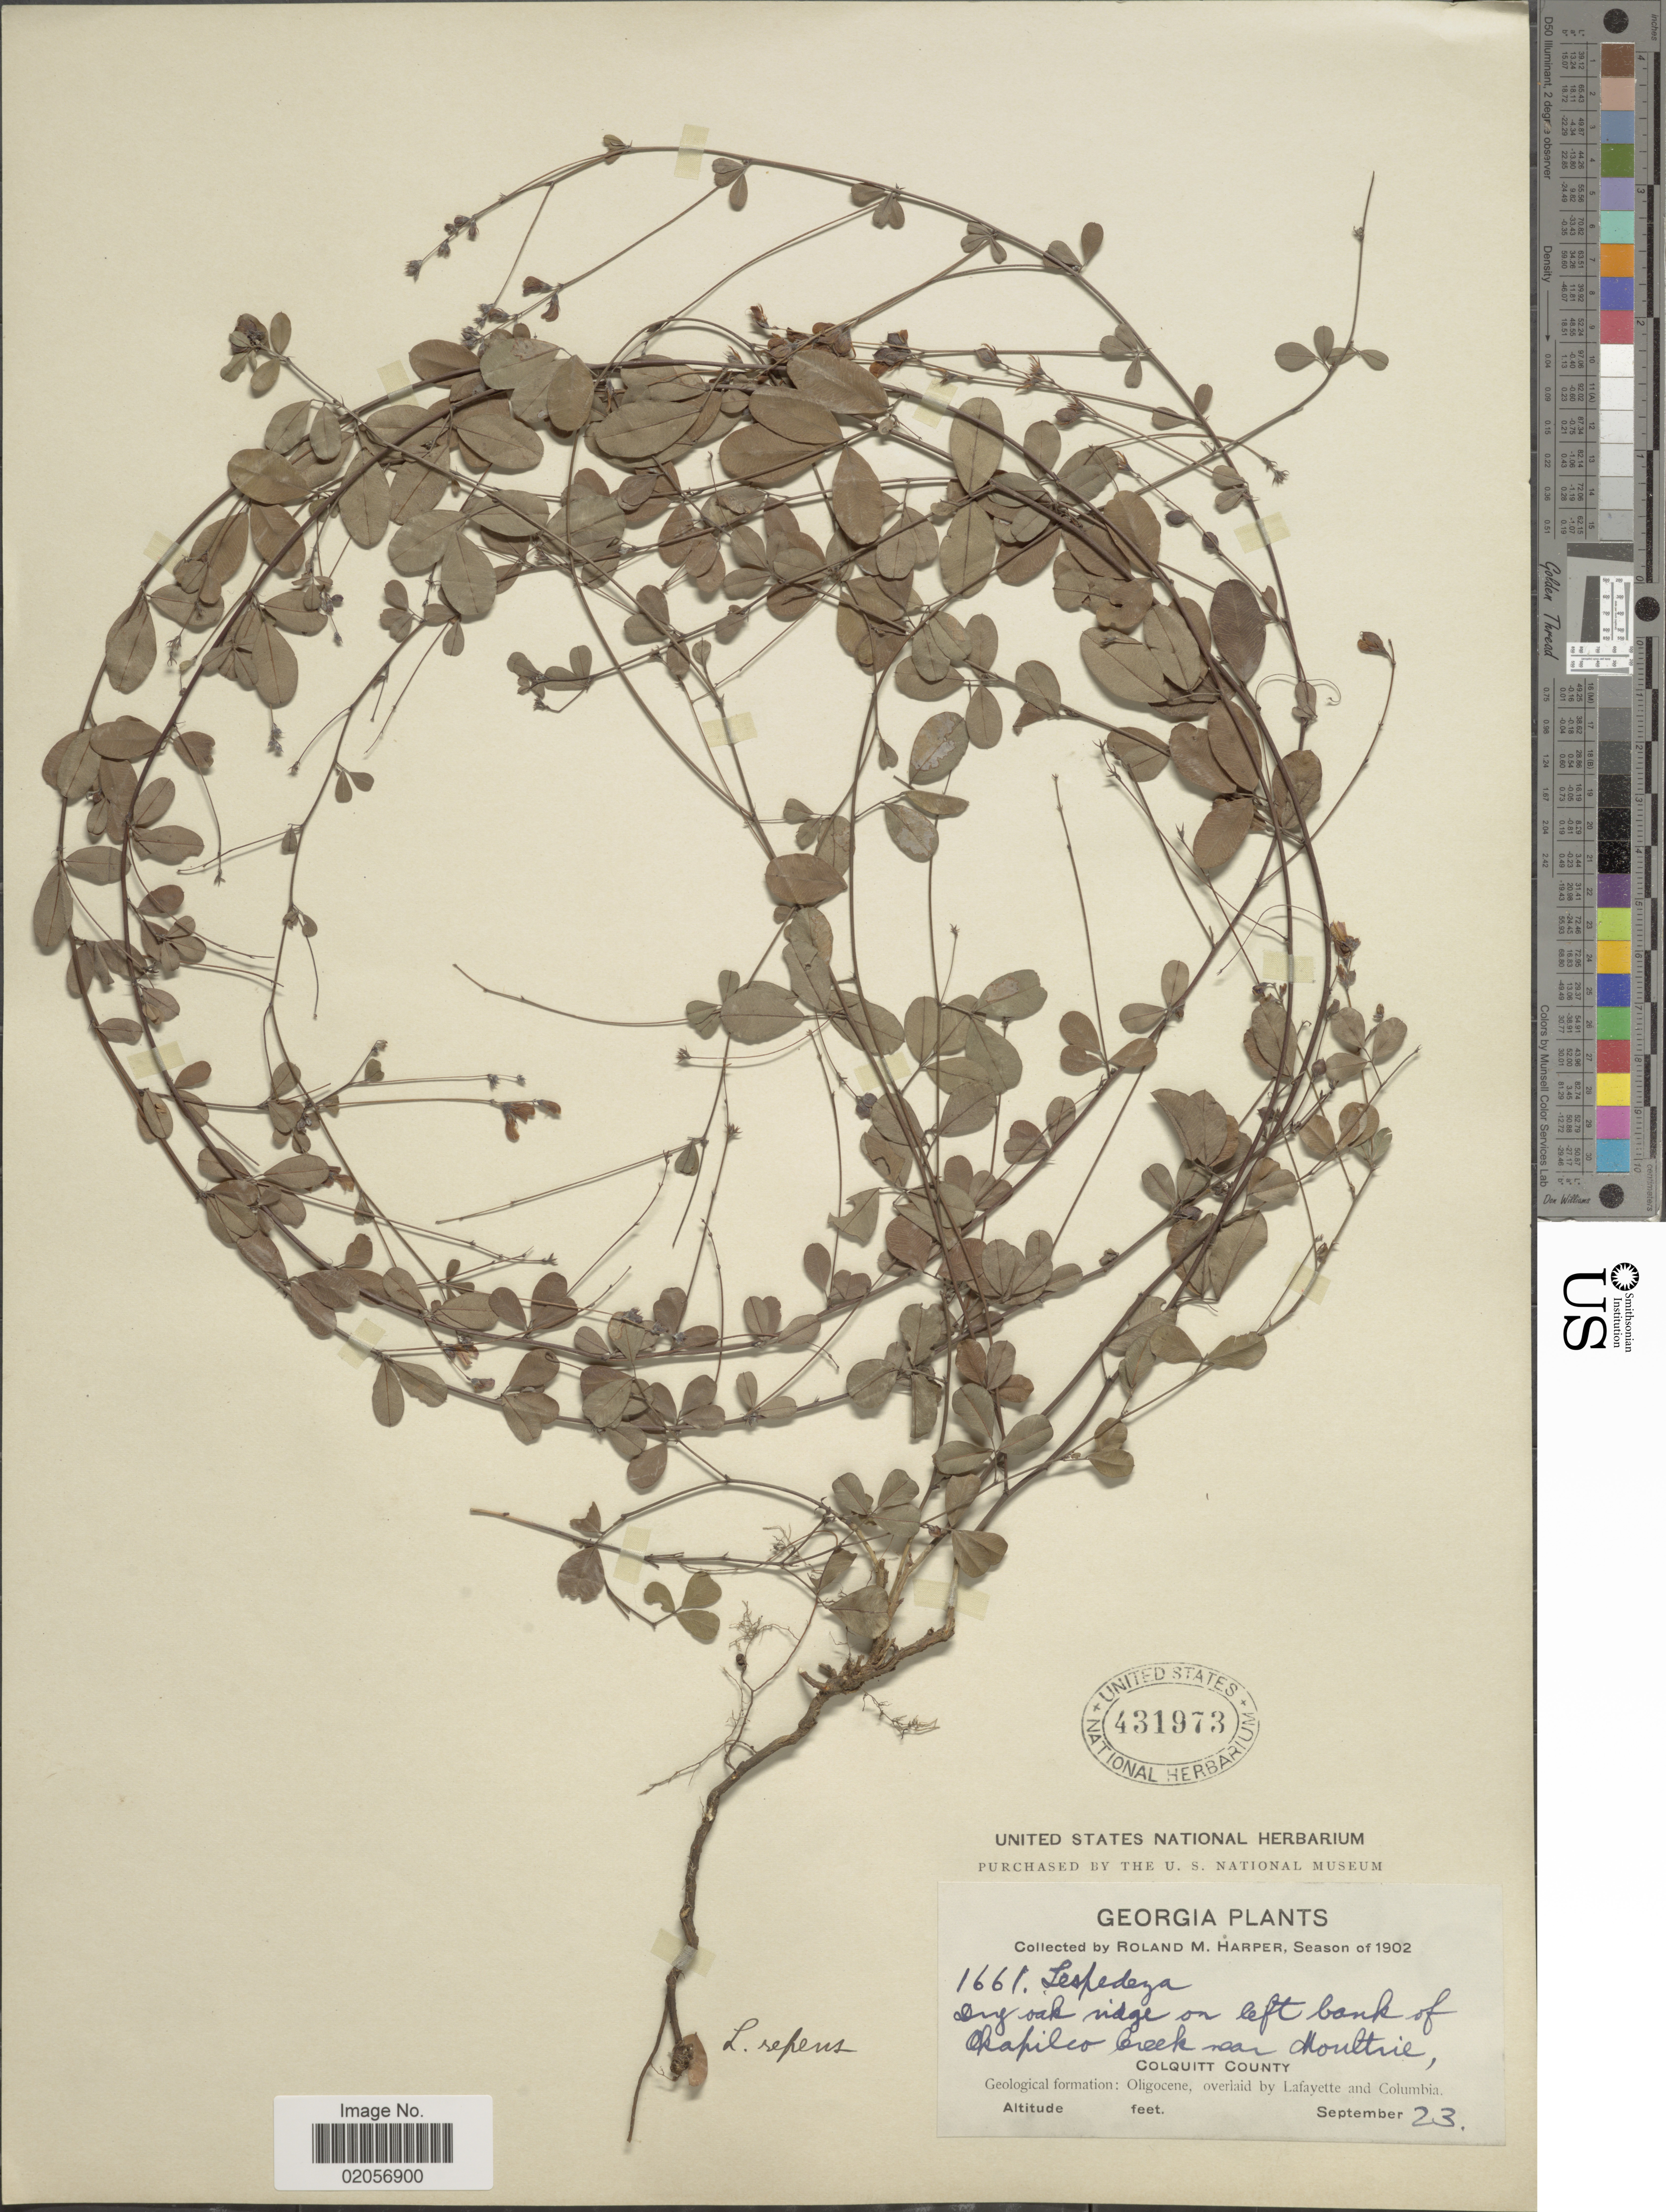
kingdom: Plantae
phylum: Tracheophyta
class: Magnoliopsida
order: Fabales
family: Fabaceae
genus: Lespedeza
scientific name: Lespedeza repens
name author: (L.) W.P.C. Barton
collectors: R. M. Harper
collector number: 1661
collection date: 1902-09-23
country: United States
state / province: Georgia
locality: Dry oak ridge on left bank of Okapileo Creek near Moultrie, Colquitt County.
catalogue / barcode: US 431973